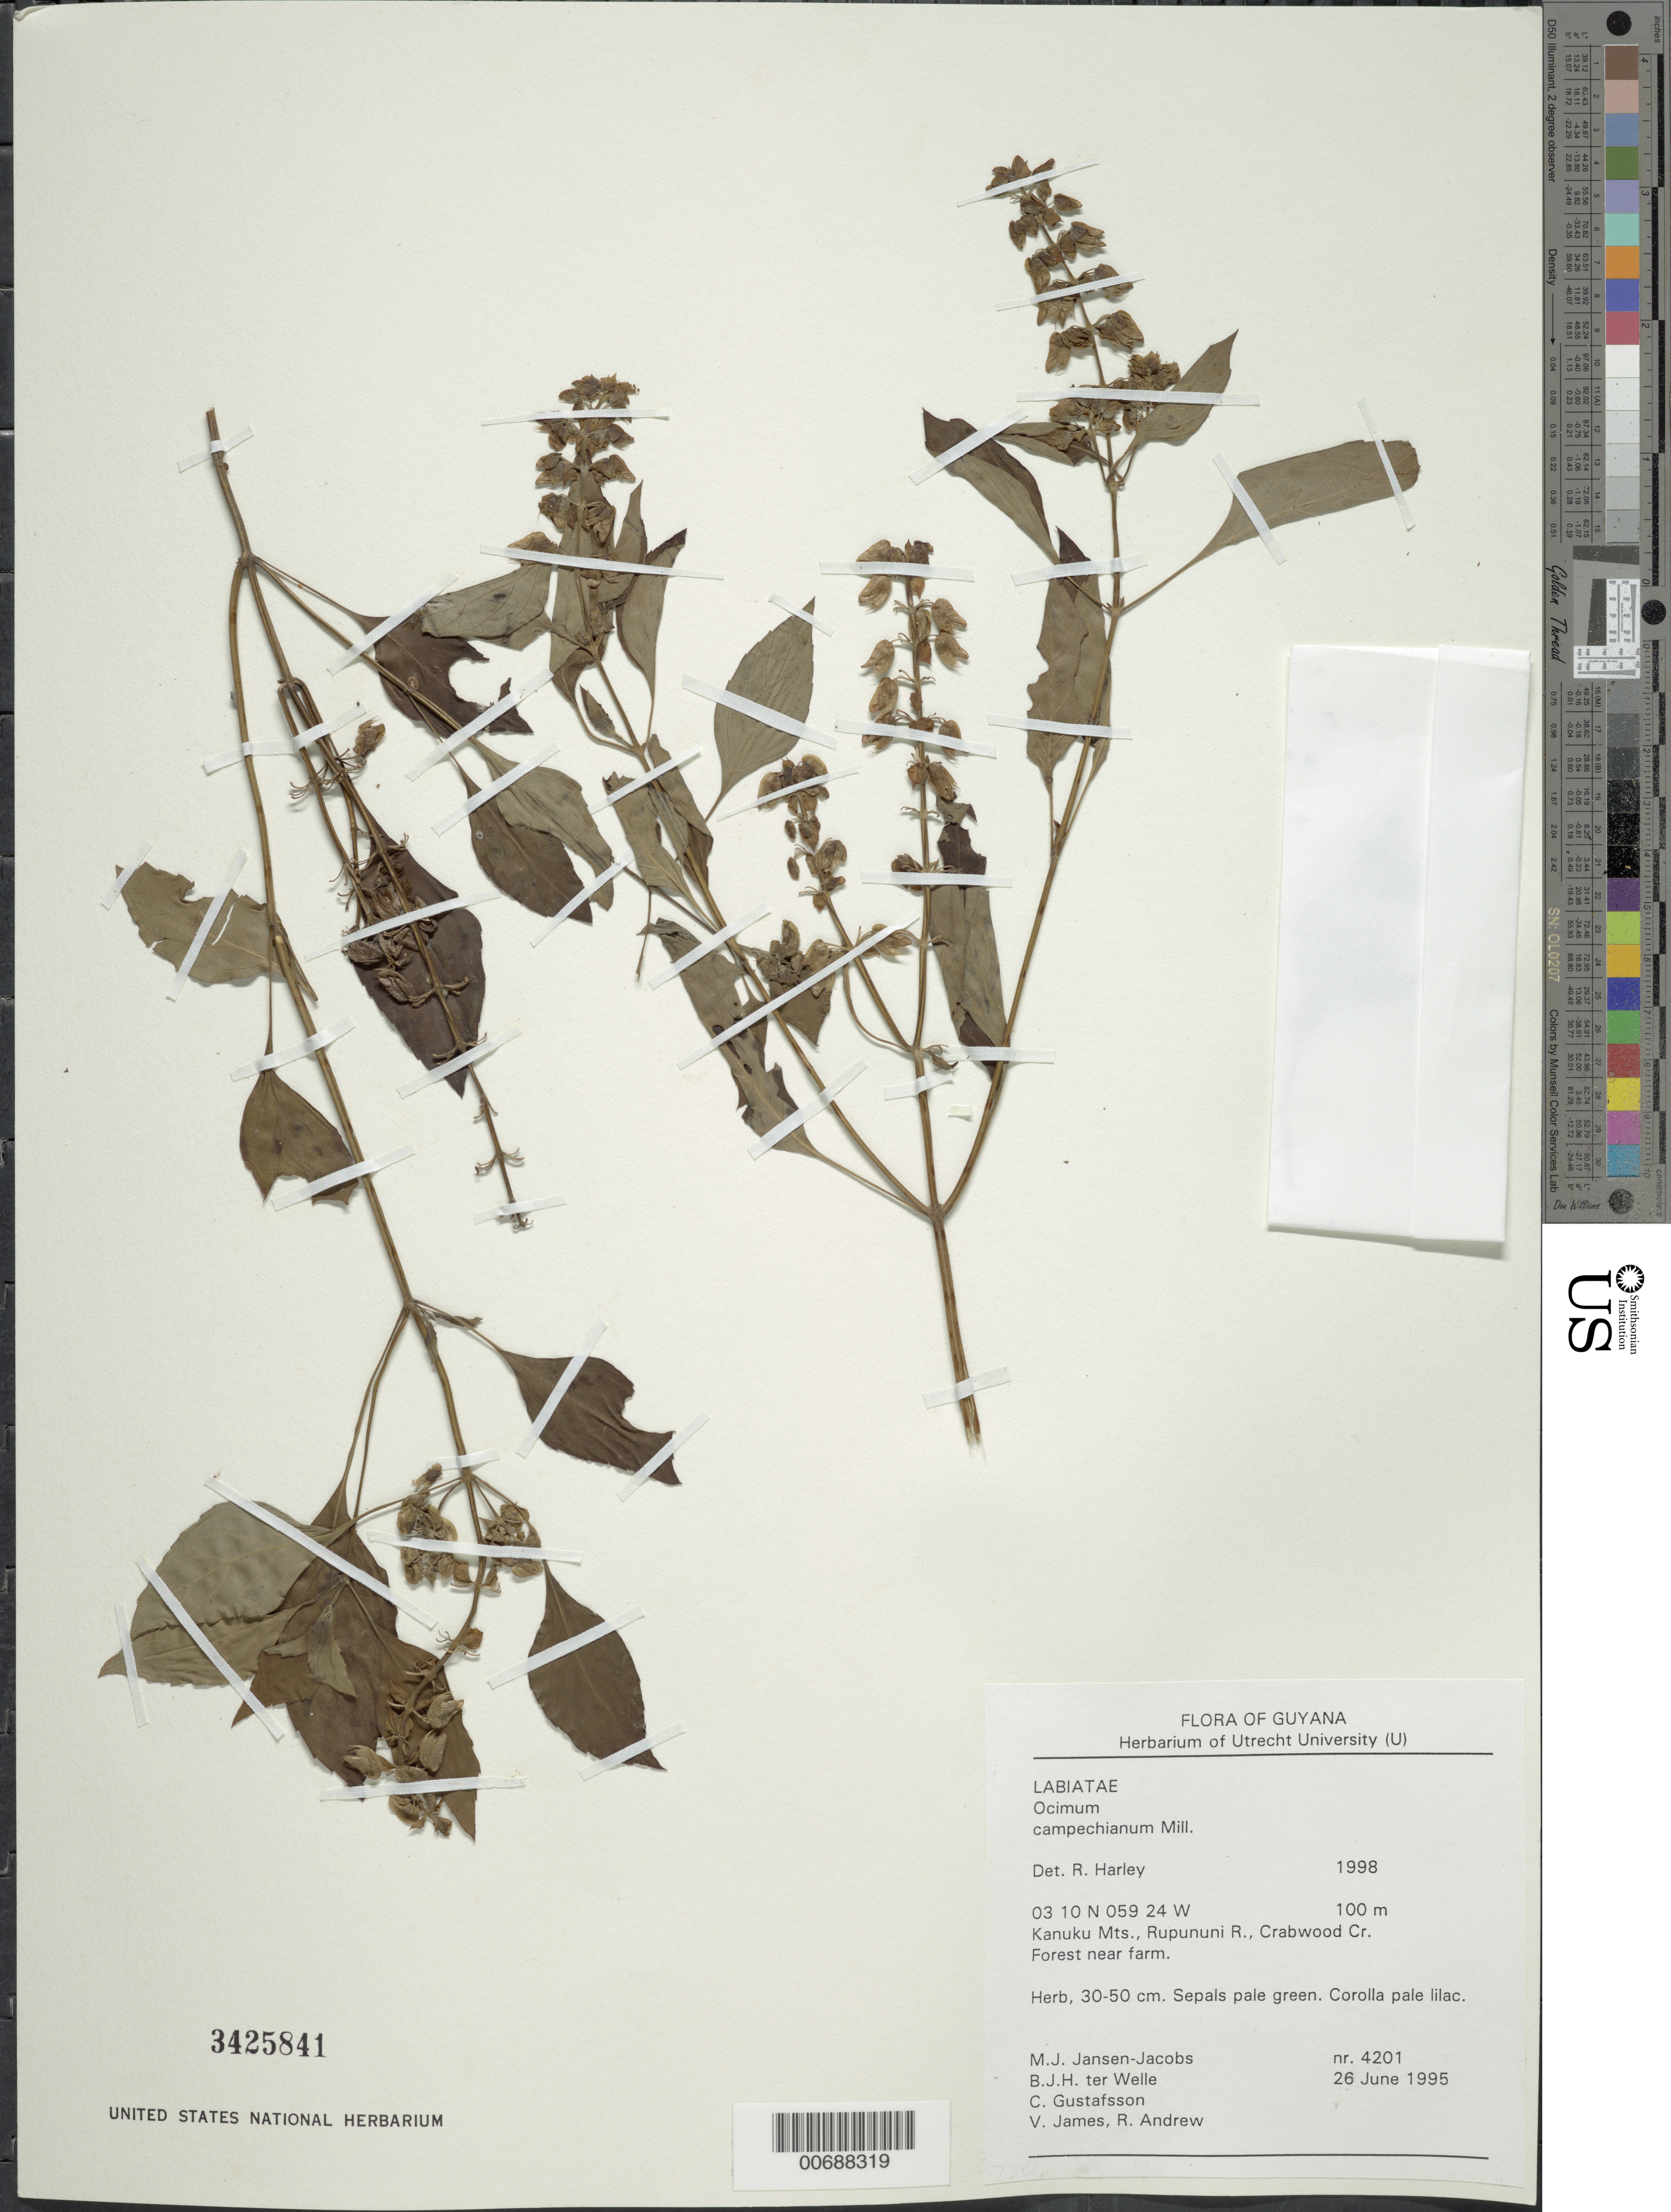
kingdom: Plantae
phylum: Tracheophyta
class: Magnoliopsida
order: Lamiales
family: Lamiaceae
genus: Ocimum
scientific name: Ocimum campechianum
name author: Mill.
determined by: Harley, R. M.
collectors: M. J. Jansen-Jacobs, B. Welle, C. G. Gustafsson, V. James & R. Andrew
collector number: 4201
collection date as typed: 26-Jun-95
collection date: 1995-06-26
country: Guyana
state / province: U. Takutu-U. Essequibo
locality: Crabwood Creek, Rupununi River, Kanuku Mts.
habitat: Forest near farm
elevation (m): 100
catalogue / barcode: US 3425841